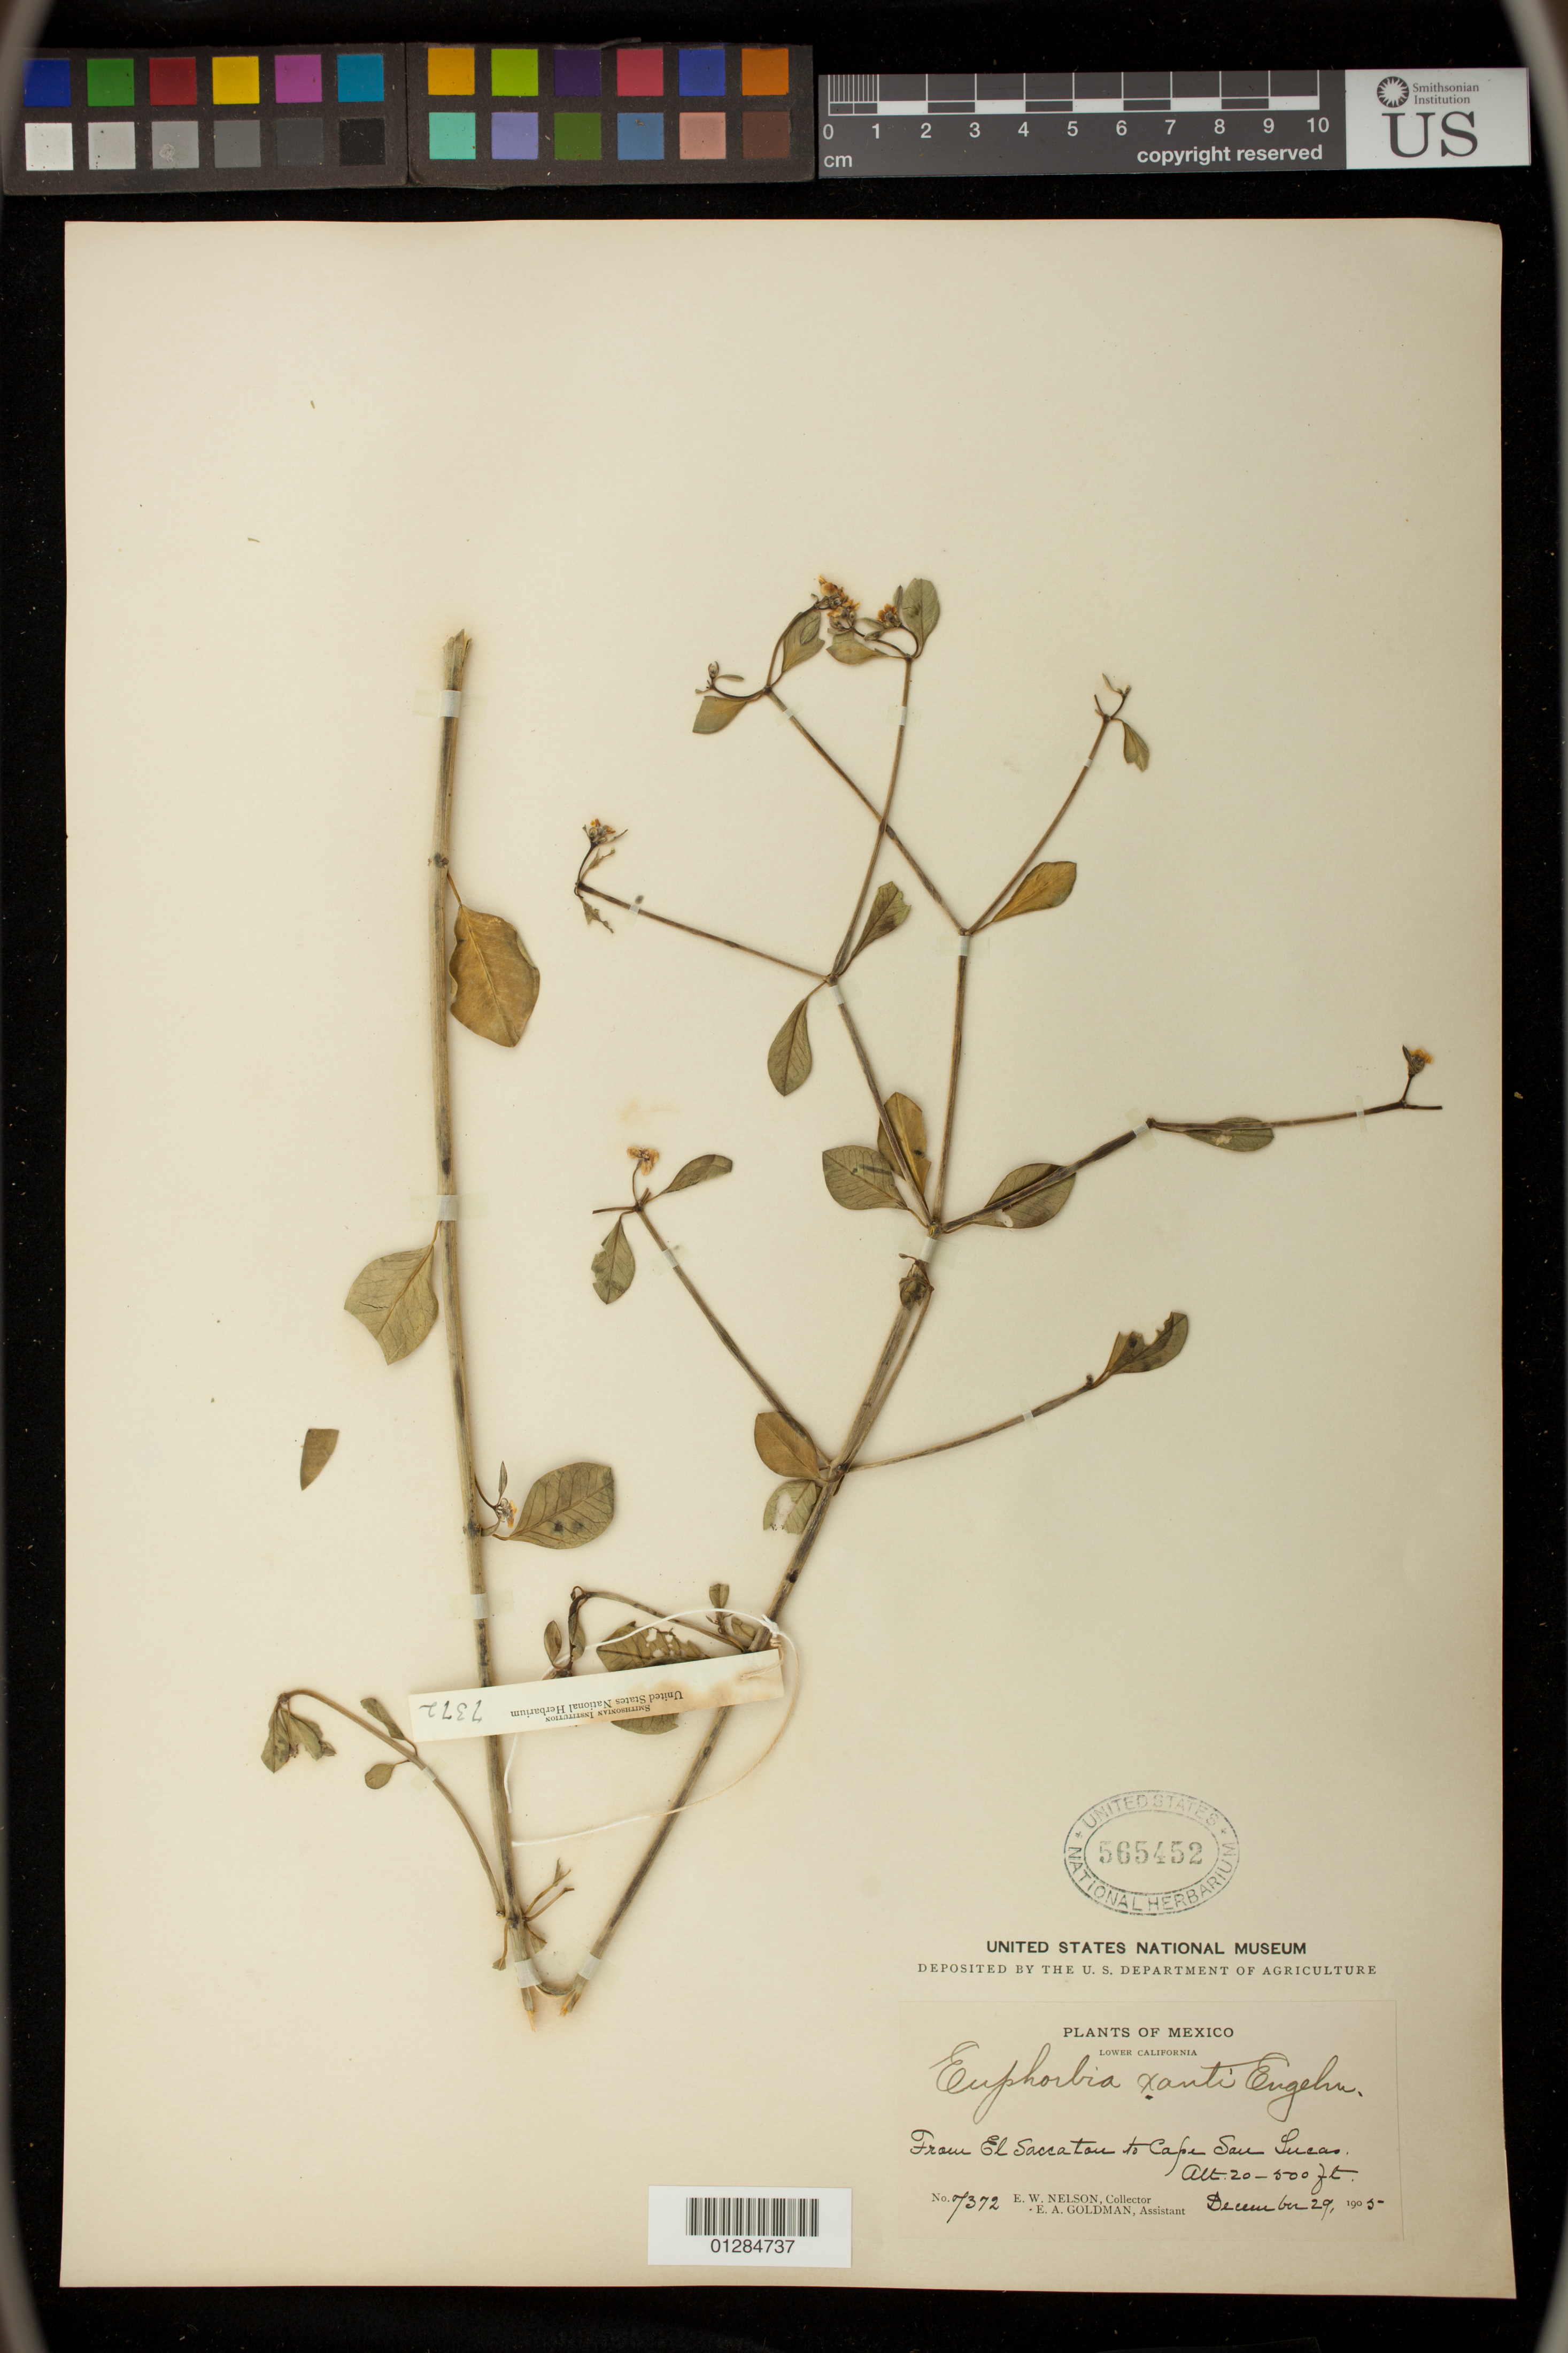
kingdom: Plantae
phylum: Tracheophyta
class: Magnoliopsida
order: Malpighiales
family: Euphorbiaceae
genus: Euphorbia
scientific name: Euphorbia xanti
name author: Engelm. ex Boiss.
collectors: E. W. Nelson & E. A. Goldman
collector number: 7372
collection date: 1905-12-29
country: Mexico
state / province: Baja California Sur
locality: From El Saccatan to Cape San Lucas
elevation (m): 6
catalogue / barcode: US 565452